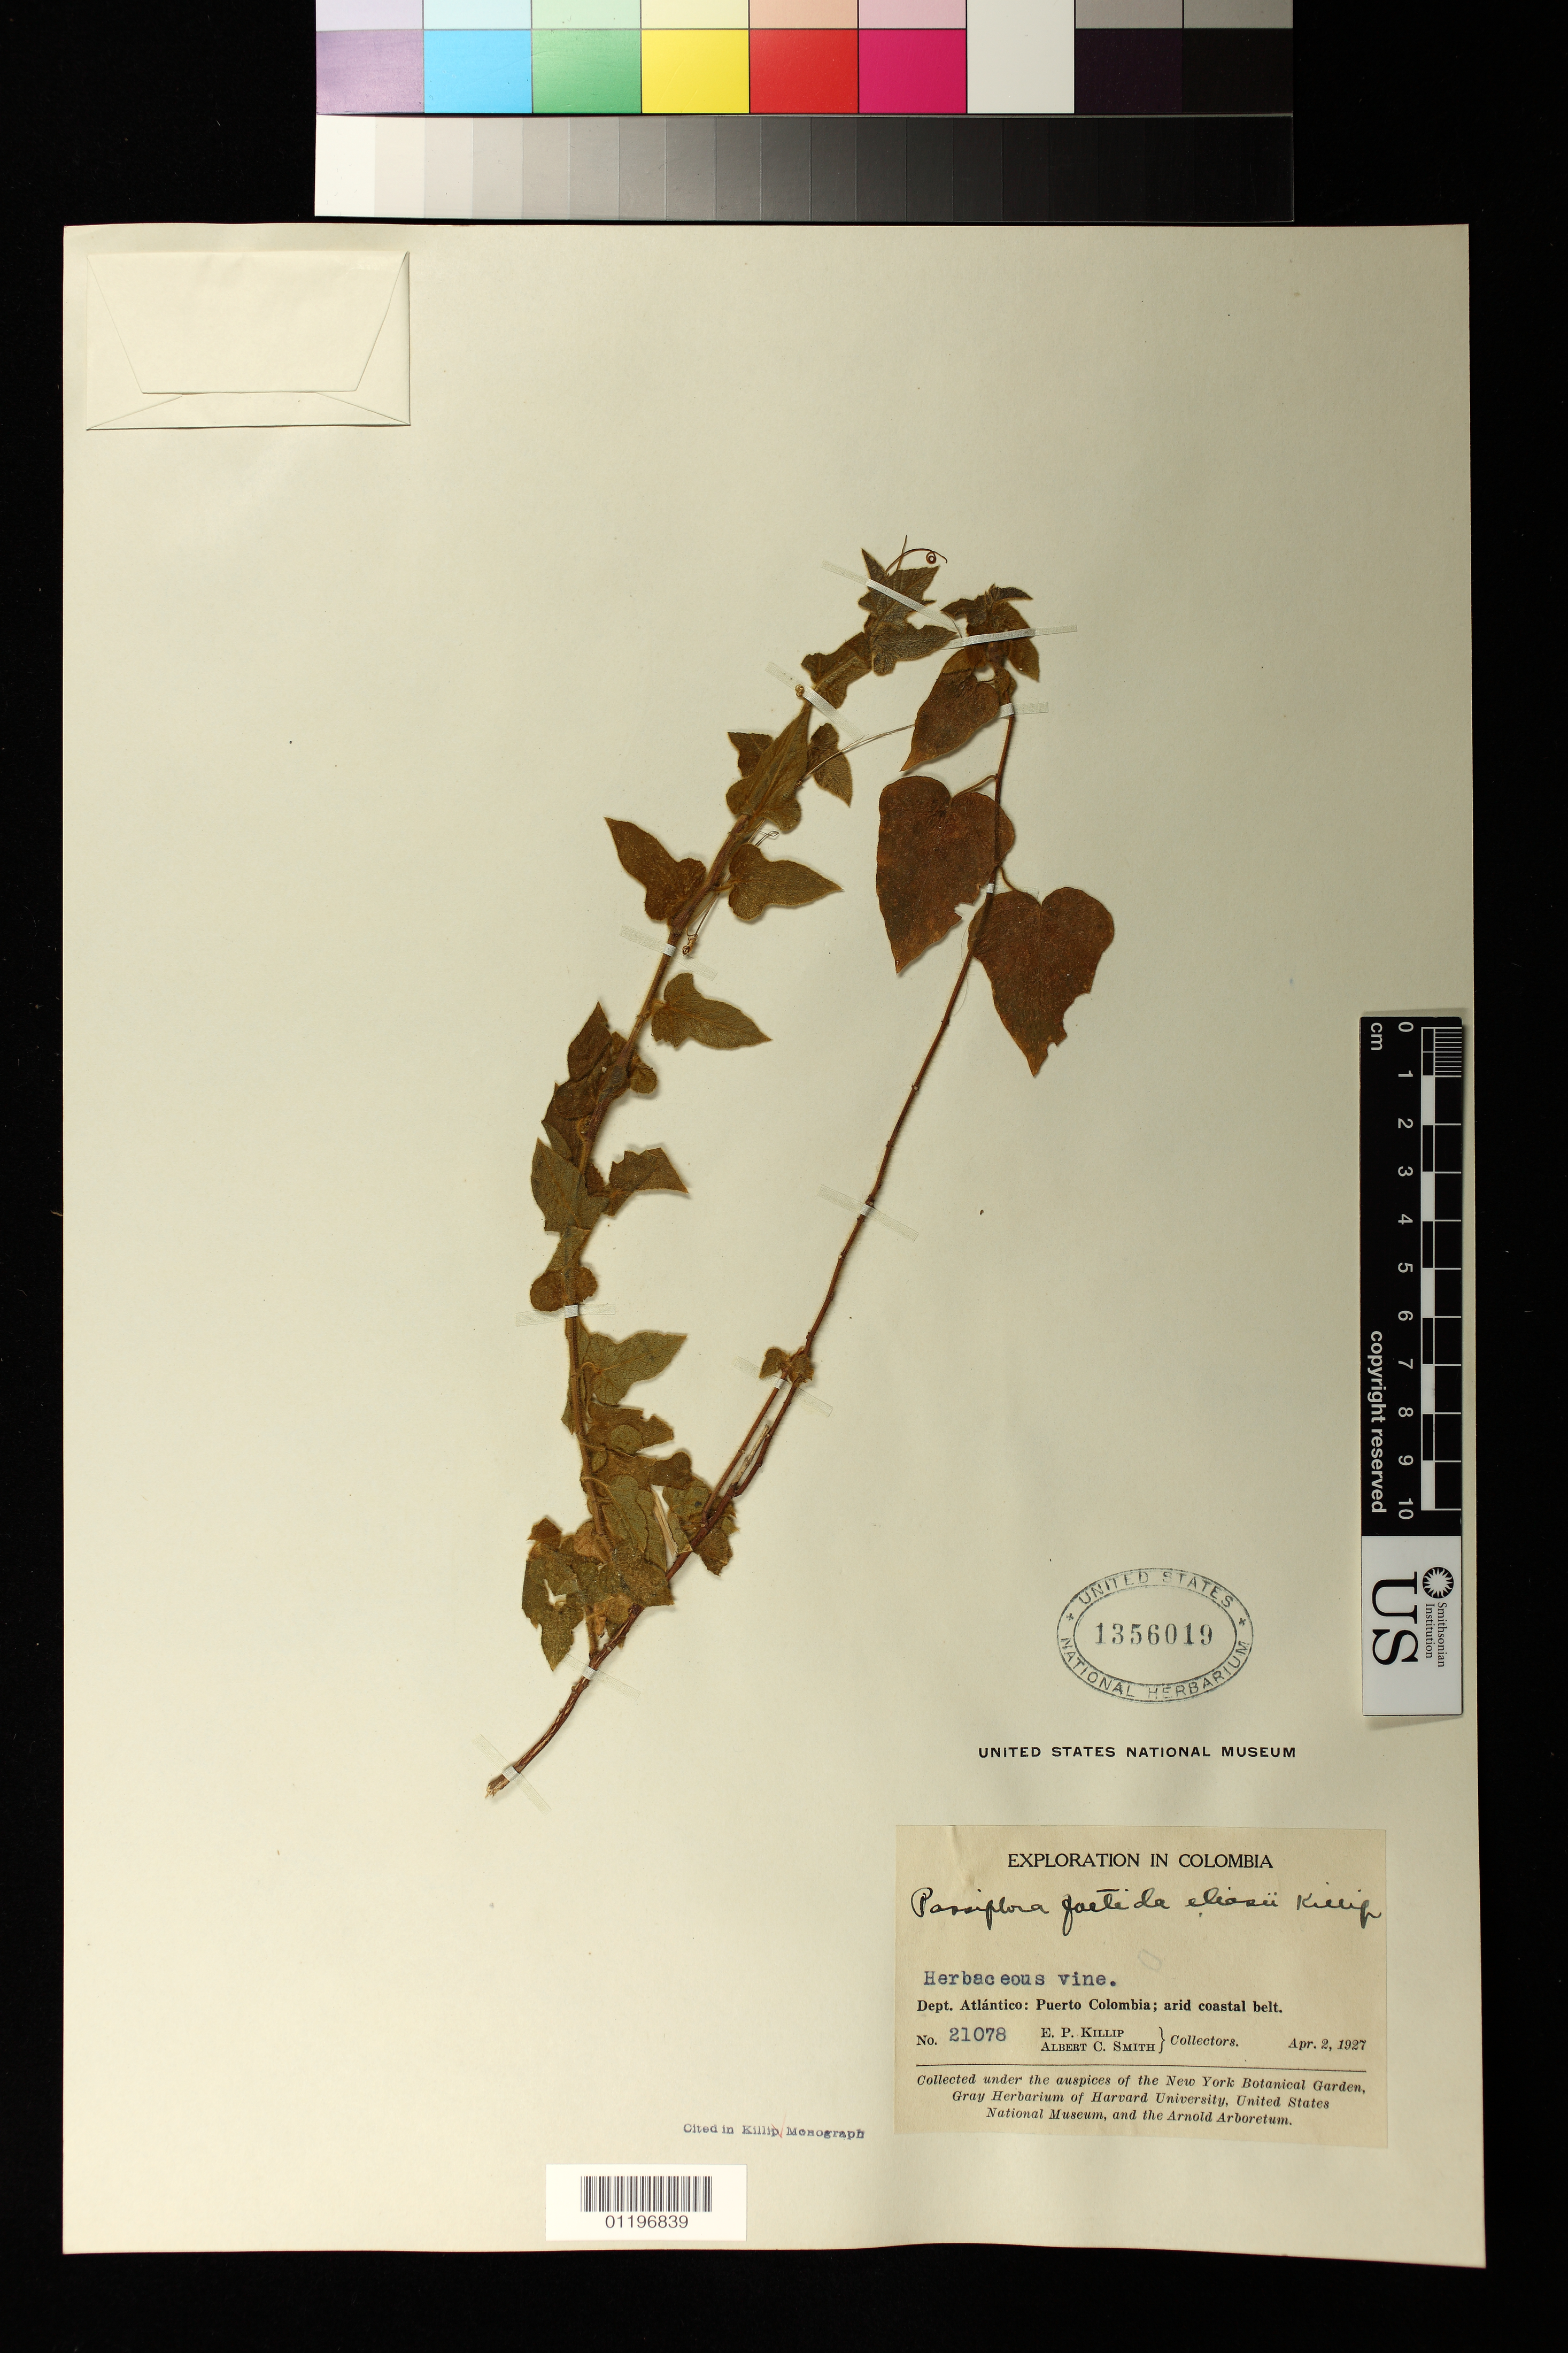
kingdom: Plantae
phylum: Tracheophyta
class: Magnoliopsida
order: Malpighiales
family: Passifloraceae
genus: Passiflora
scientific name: Passiflora foetida var. eliasii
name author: Killip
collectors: E. P. Killip & A. C. Smith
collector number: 21078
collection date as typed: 04 Feb 1927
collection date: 1927-02-04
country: Colombia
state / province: Atlántico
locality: Dept. Atlántico: Puerto Colombia; arid coastal belt.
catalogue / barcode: US 1356019